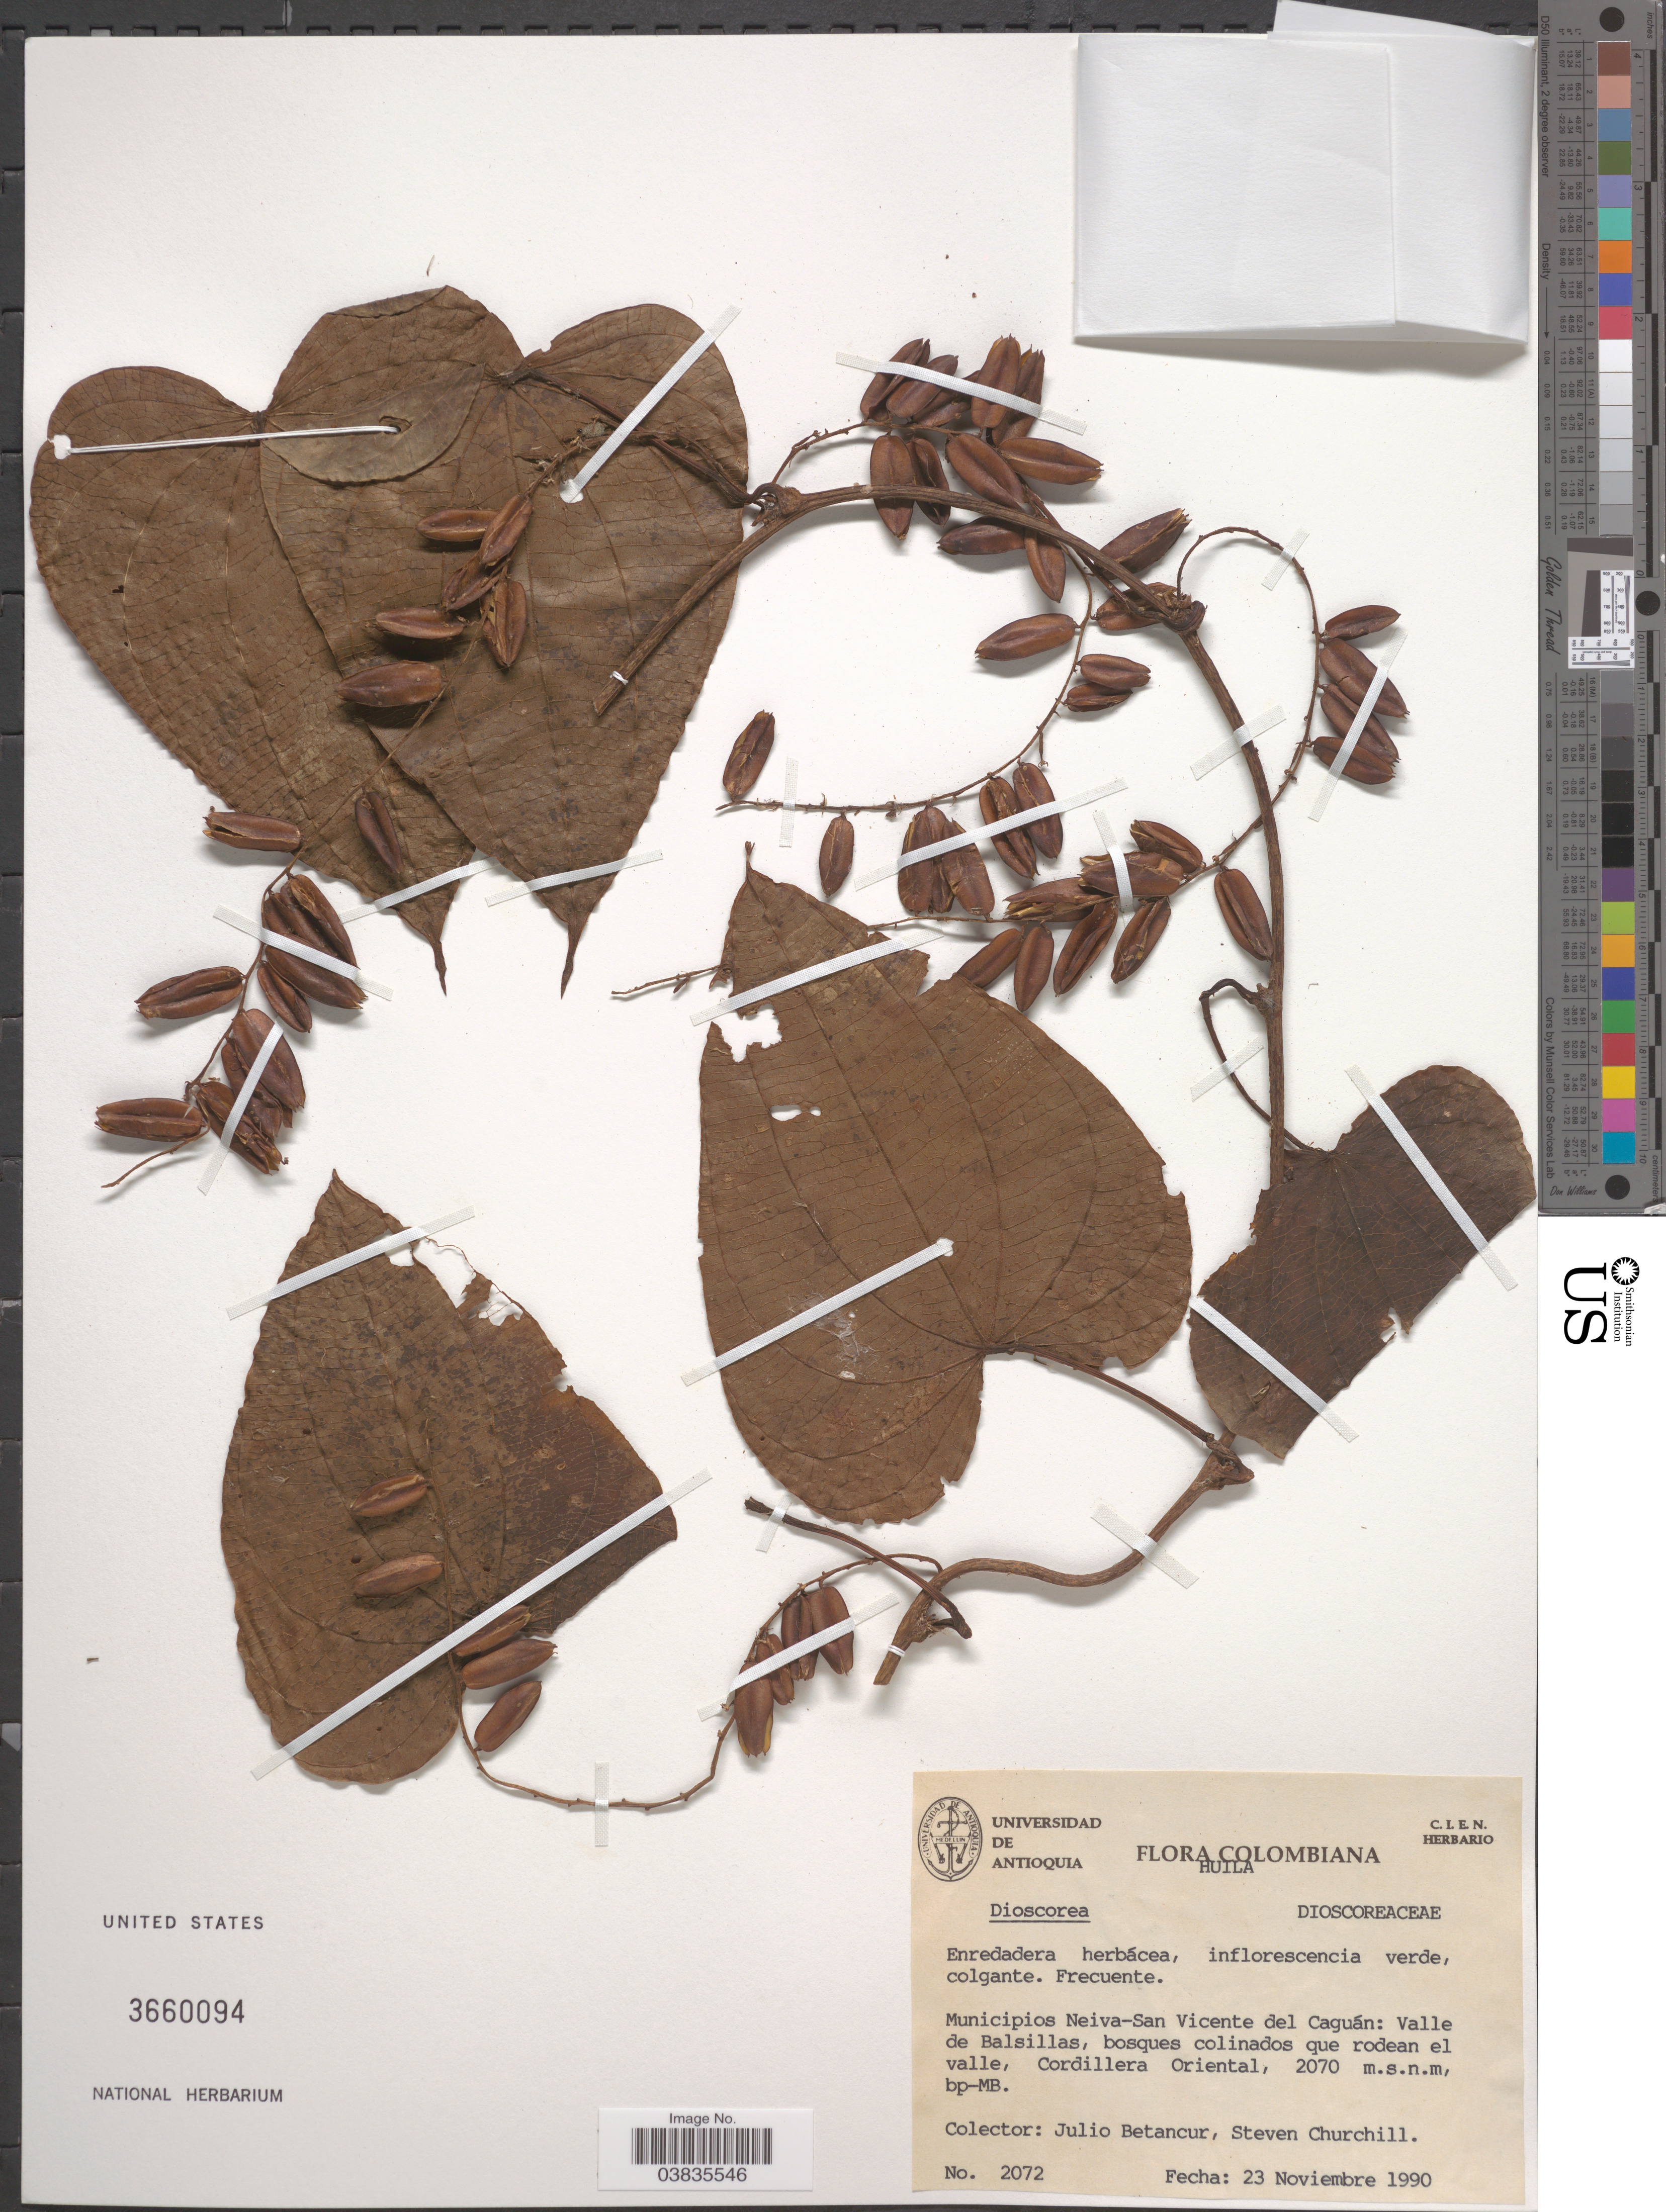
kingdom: Plantae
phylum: Tracheophyta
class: Liliopsida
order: Dioscoreales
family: Dioscoreaceae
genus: Dioscorea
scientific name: Dioscorea sp.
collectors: J. Betancur & S. Churchill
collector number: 2072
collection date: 1990-11-23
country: Colombia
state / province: Huila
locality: Municipios Neiva-San Vicente del Caguán: Valle de Balsillas, Cordillera Oriental.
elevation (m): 2070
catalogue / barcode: US 3660094